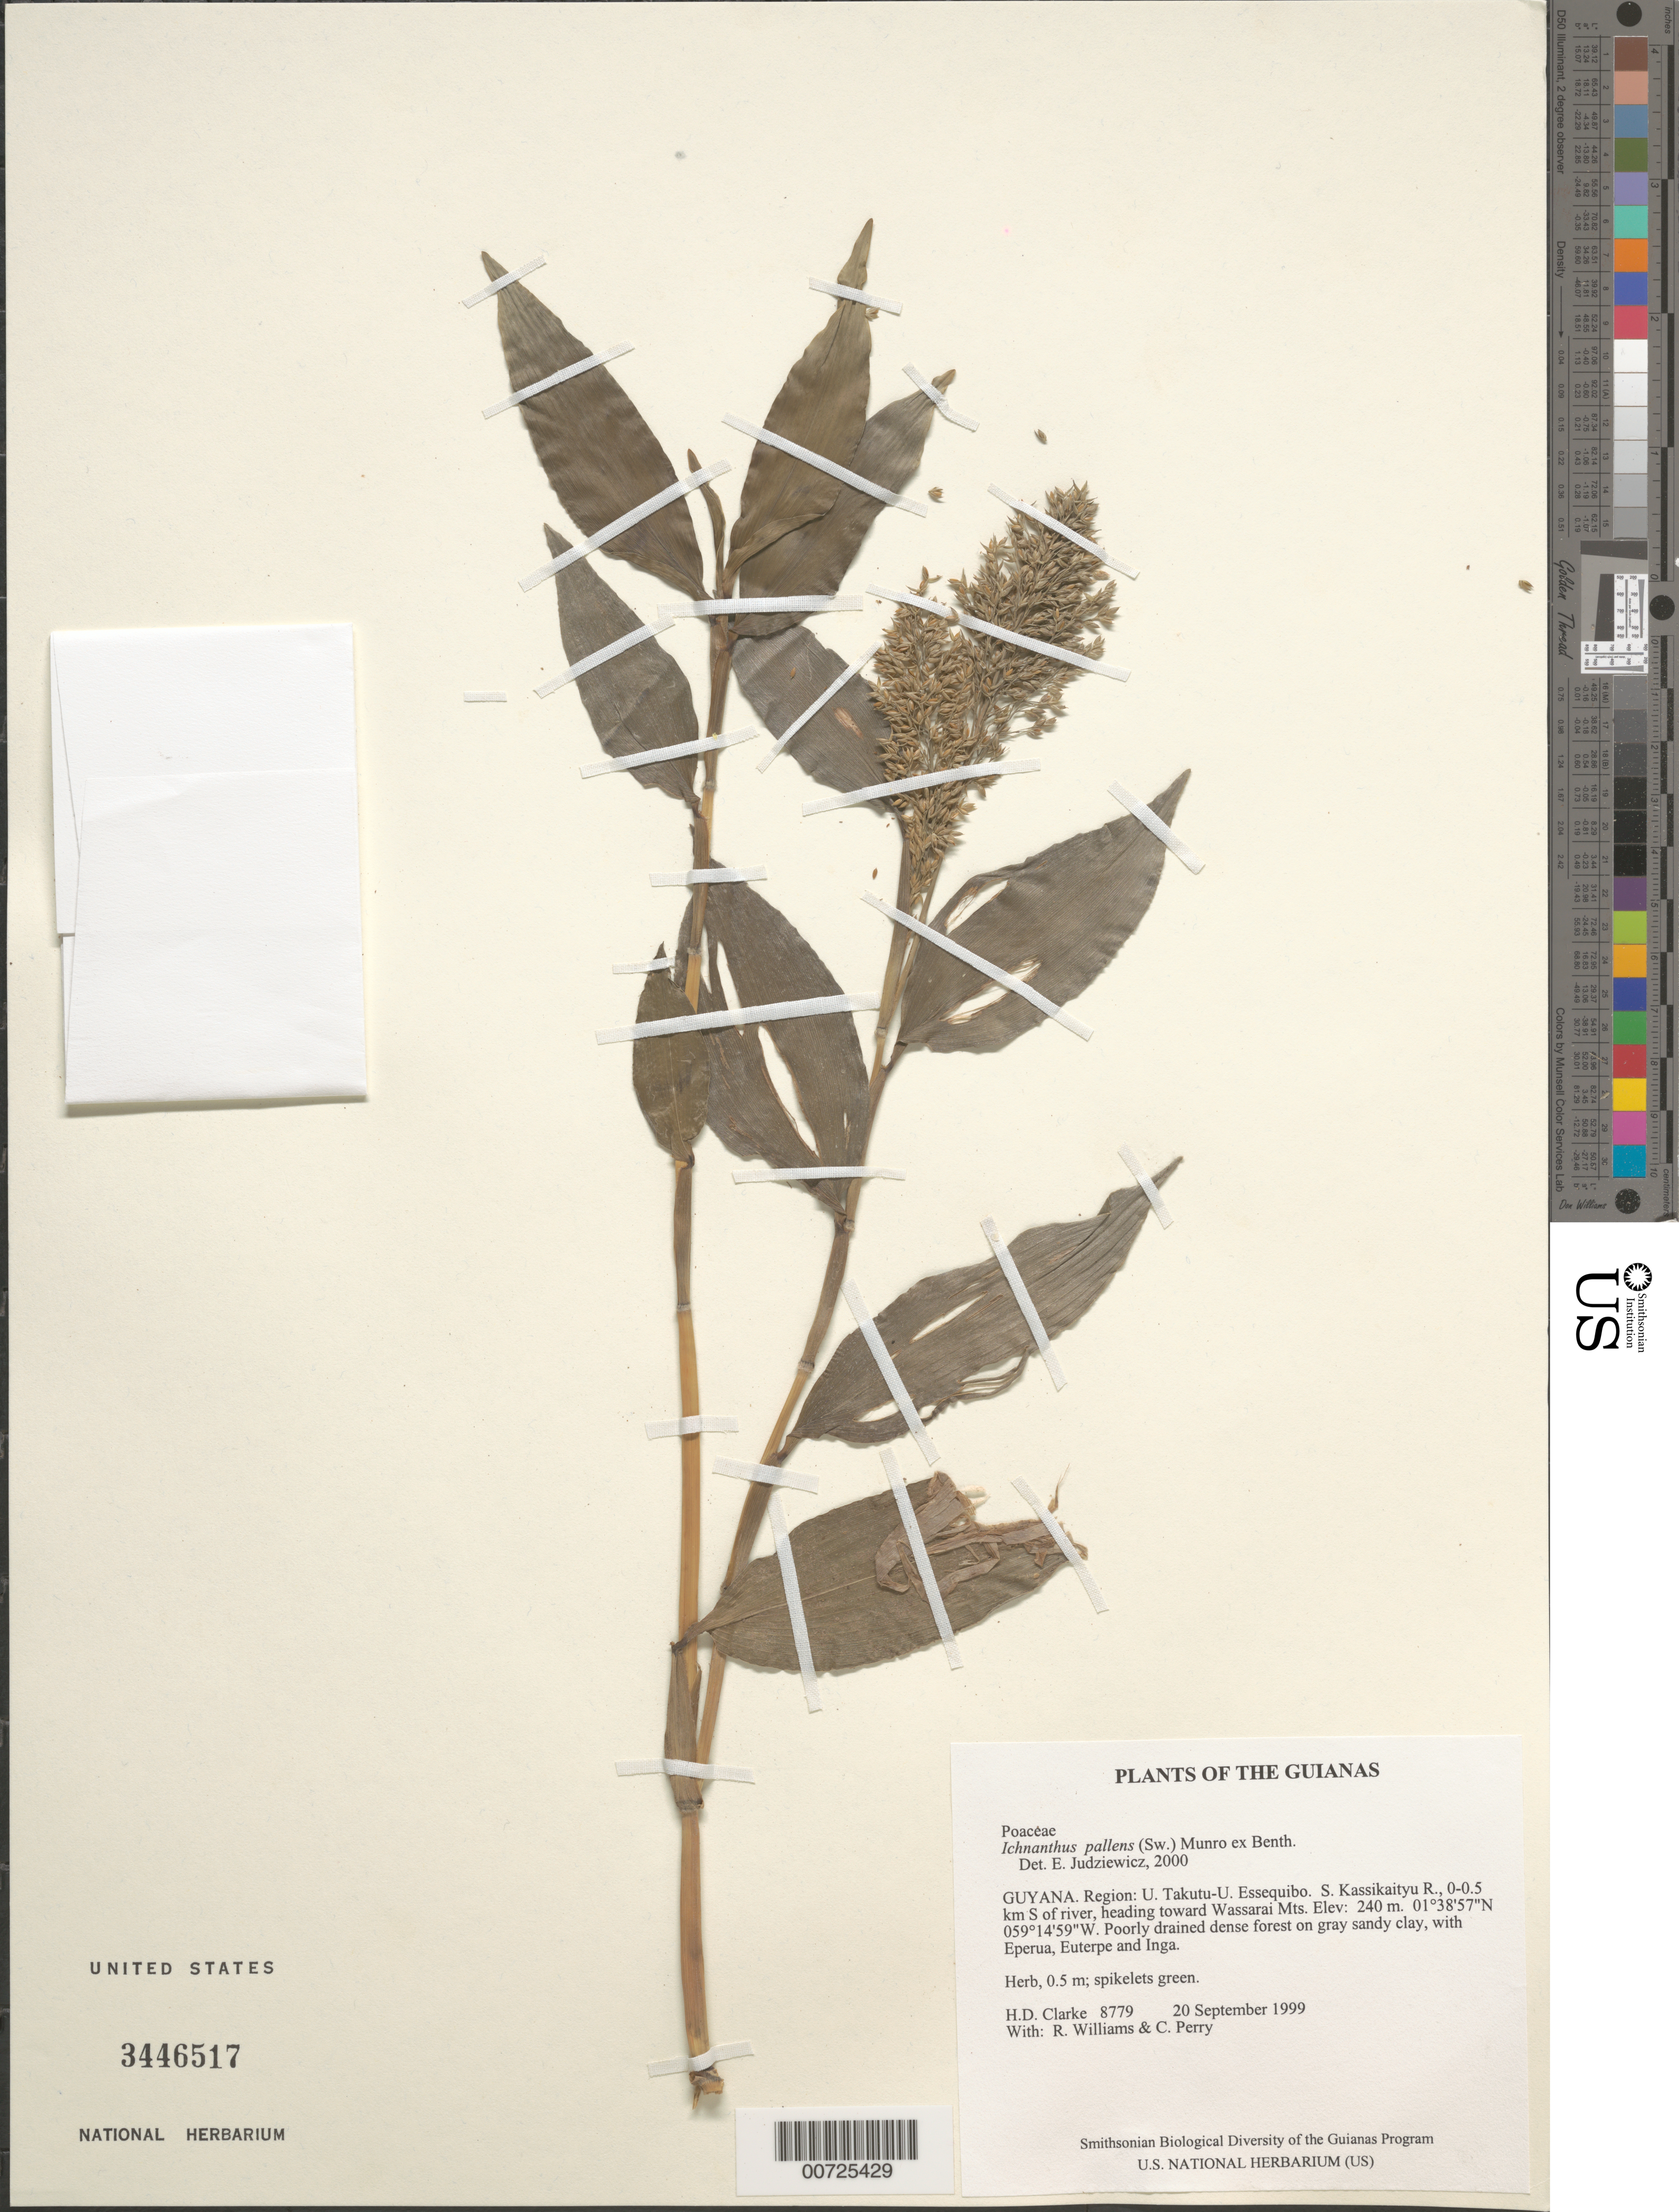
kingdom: Plantae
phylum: Tracheophyta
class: Liliopsida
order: Poales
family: Poaceae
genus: Ichnanthus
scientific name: Ichnanthus pallens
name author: (Sw.) Munro ex Benth.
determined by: Judziewicz, E. J.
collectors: H. D. Clarke, R. Williams & C. Perry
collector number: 8779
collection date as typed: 20 September 1999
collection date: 1999-09-20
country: Guyana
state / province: U. Takutu-U. Essequibo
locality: S. Kassikaityu R., 0-0.5 km S of river, heading toward Wassarai Mts.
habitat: Poorly drained dense forest on gray sandy clay, with Eperua, Euterpe and Inga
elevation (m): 240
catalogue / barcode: US 3446517